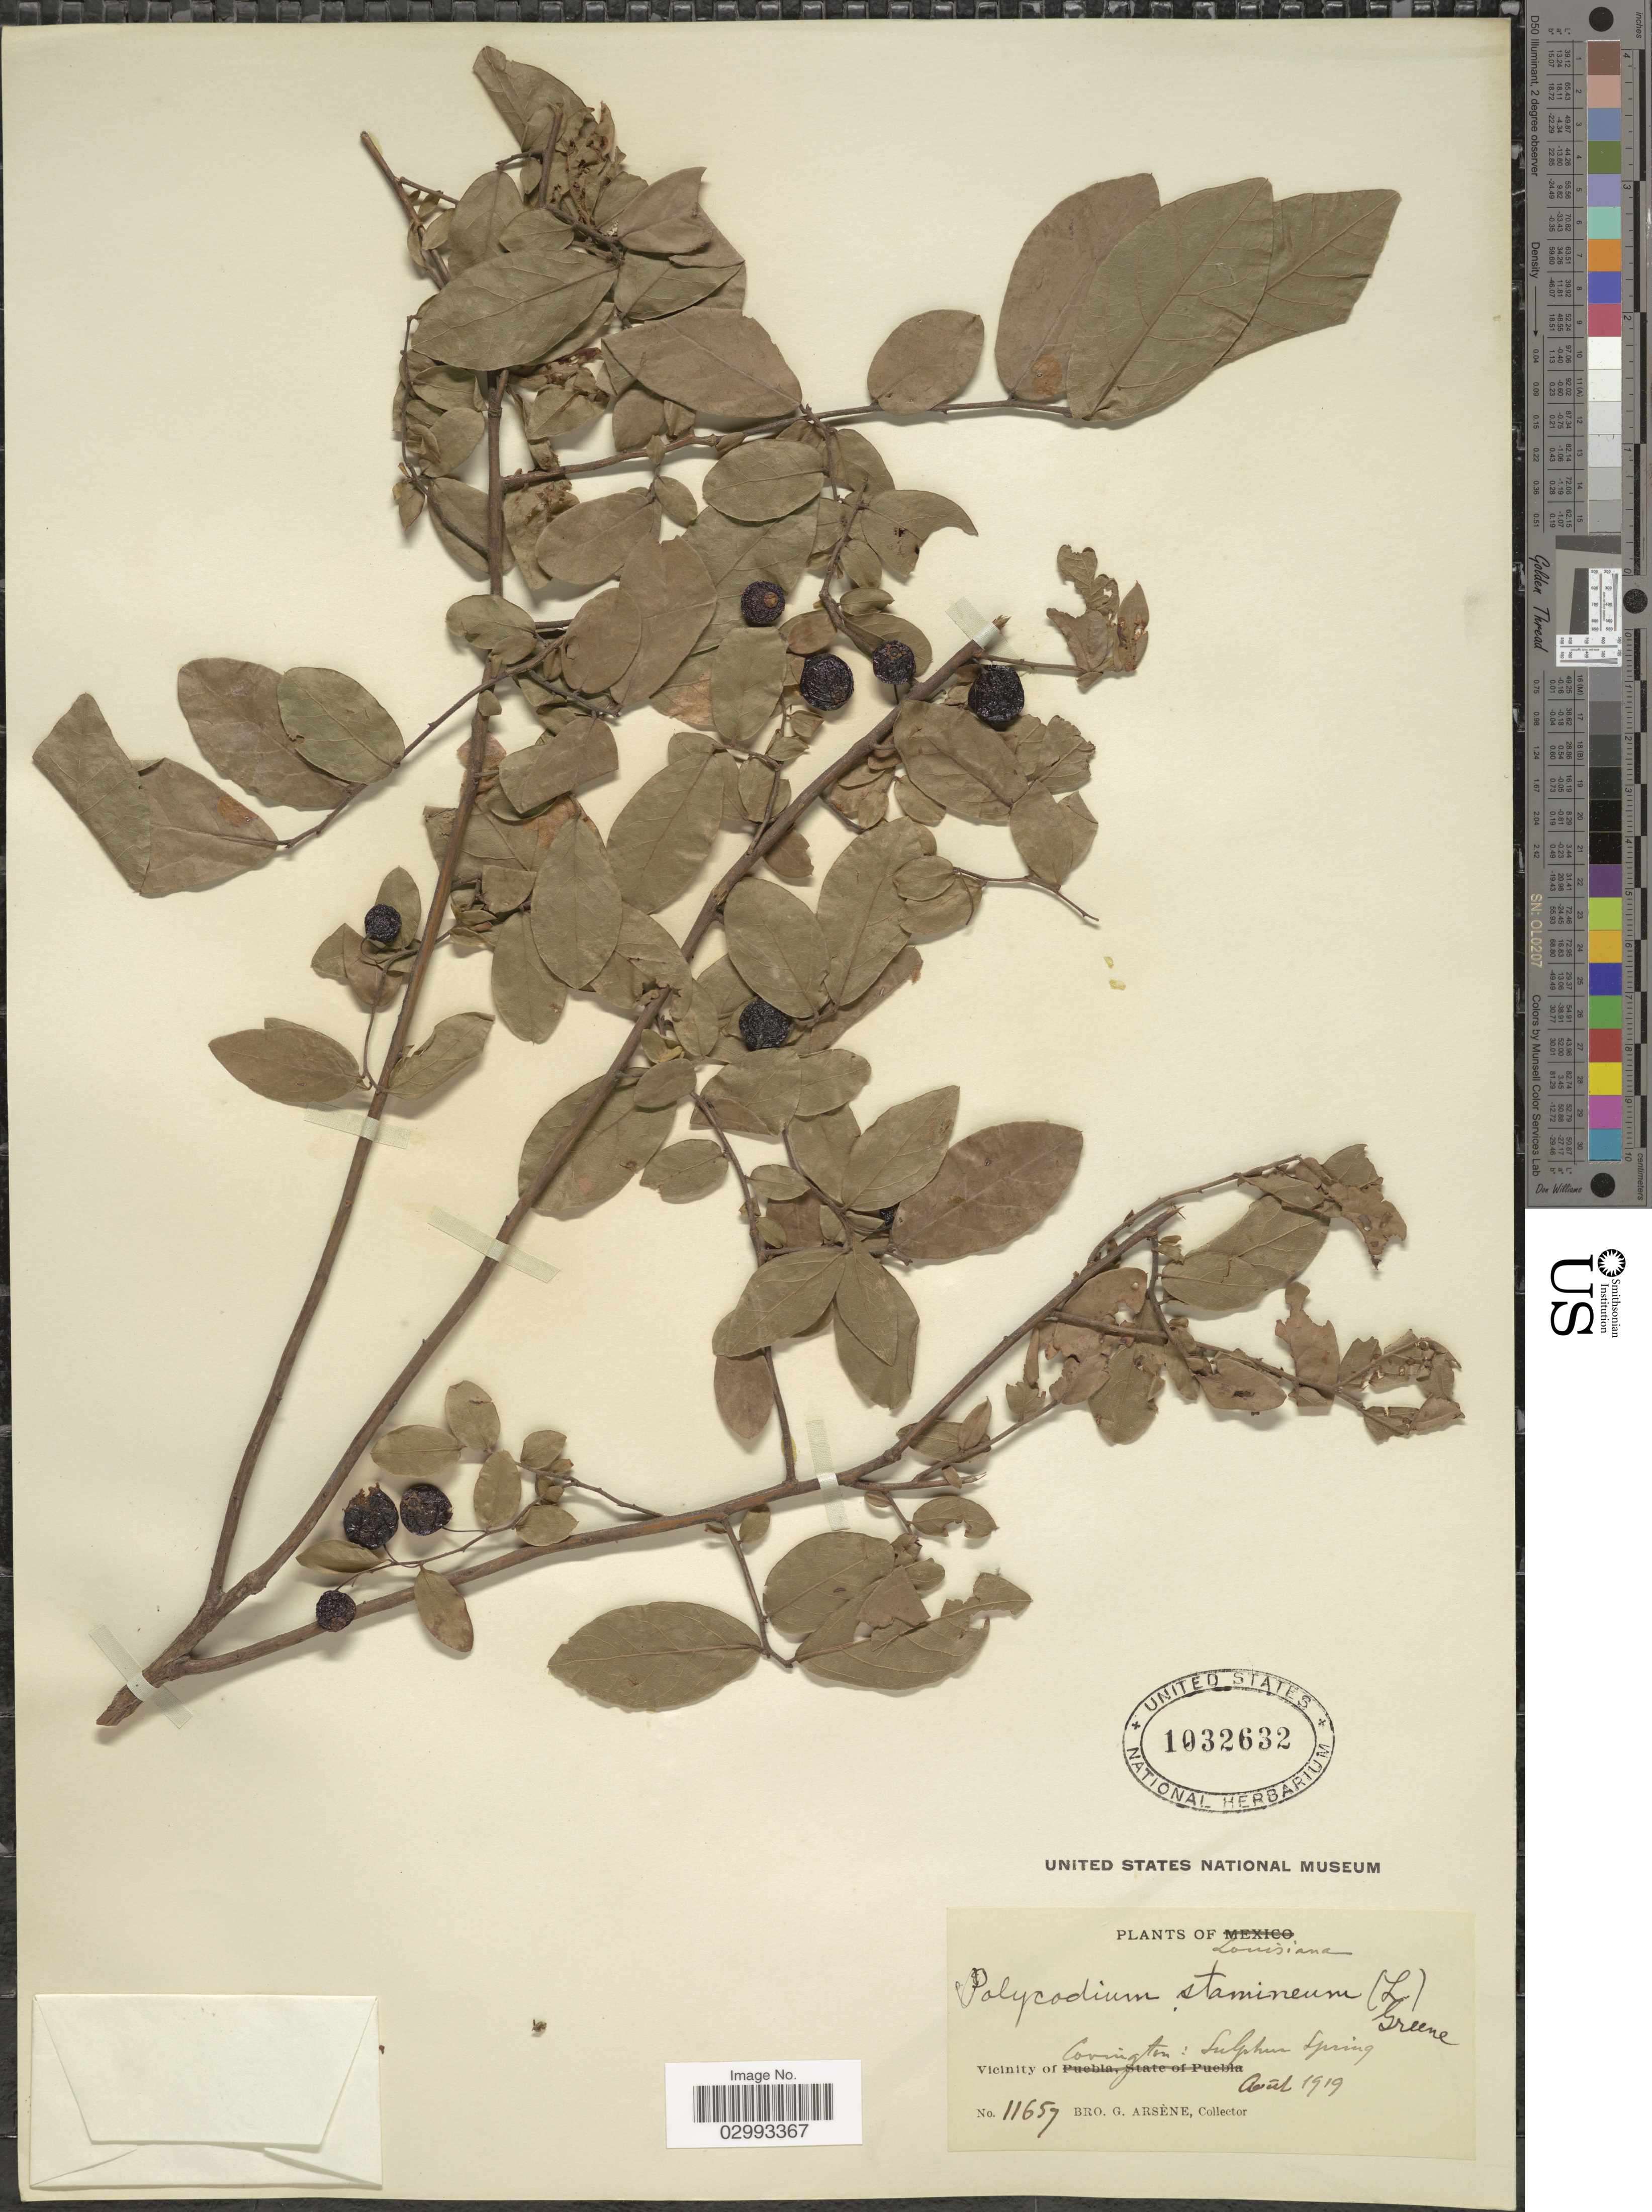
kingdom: Plantae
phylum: Tracheophyta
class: Magnoliopsida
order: Ericales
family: Ericaceae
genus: Polycodium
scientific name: Polycodium stamineum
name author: (L.) Greene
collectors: Bro. G. Arsène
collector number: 11659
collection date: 1919-08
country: United States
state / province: Louisiana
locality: Vicinity of Covington: Sulphur Spring.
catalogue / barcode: US 1032632